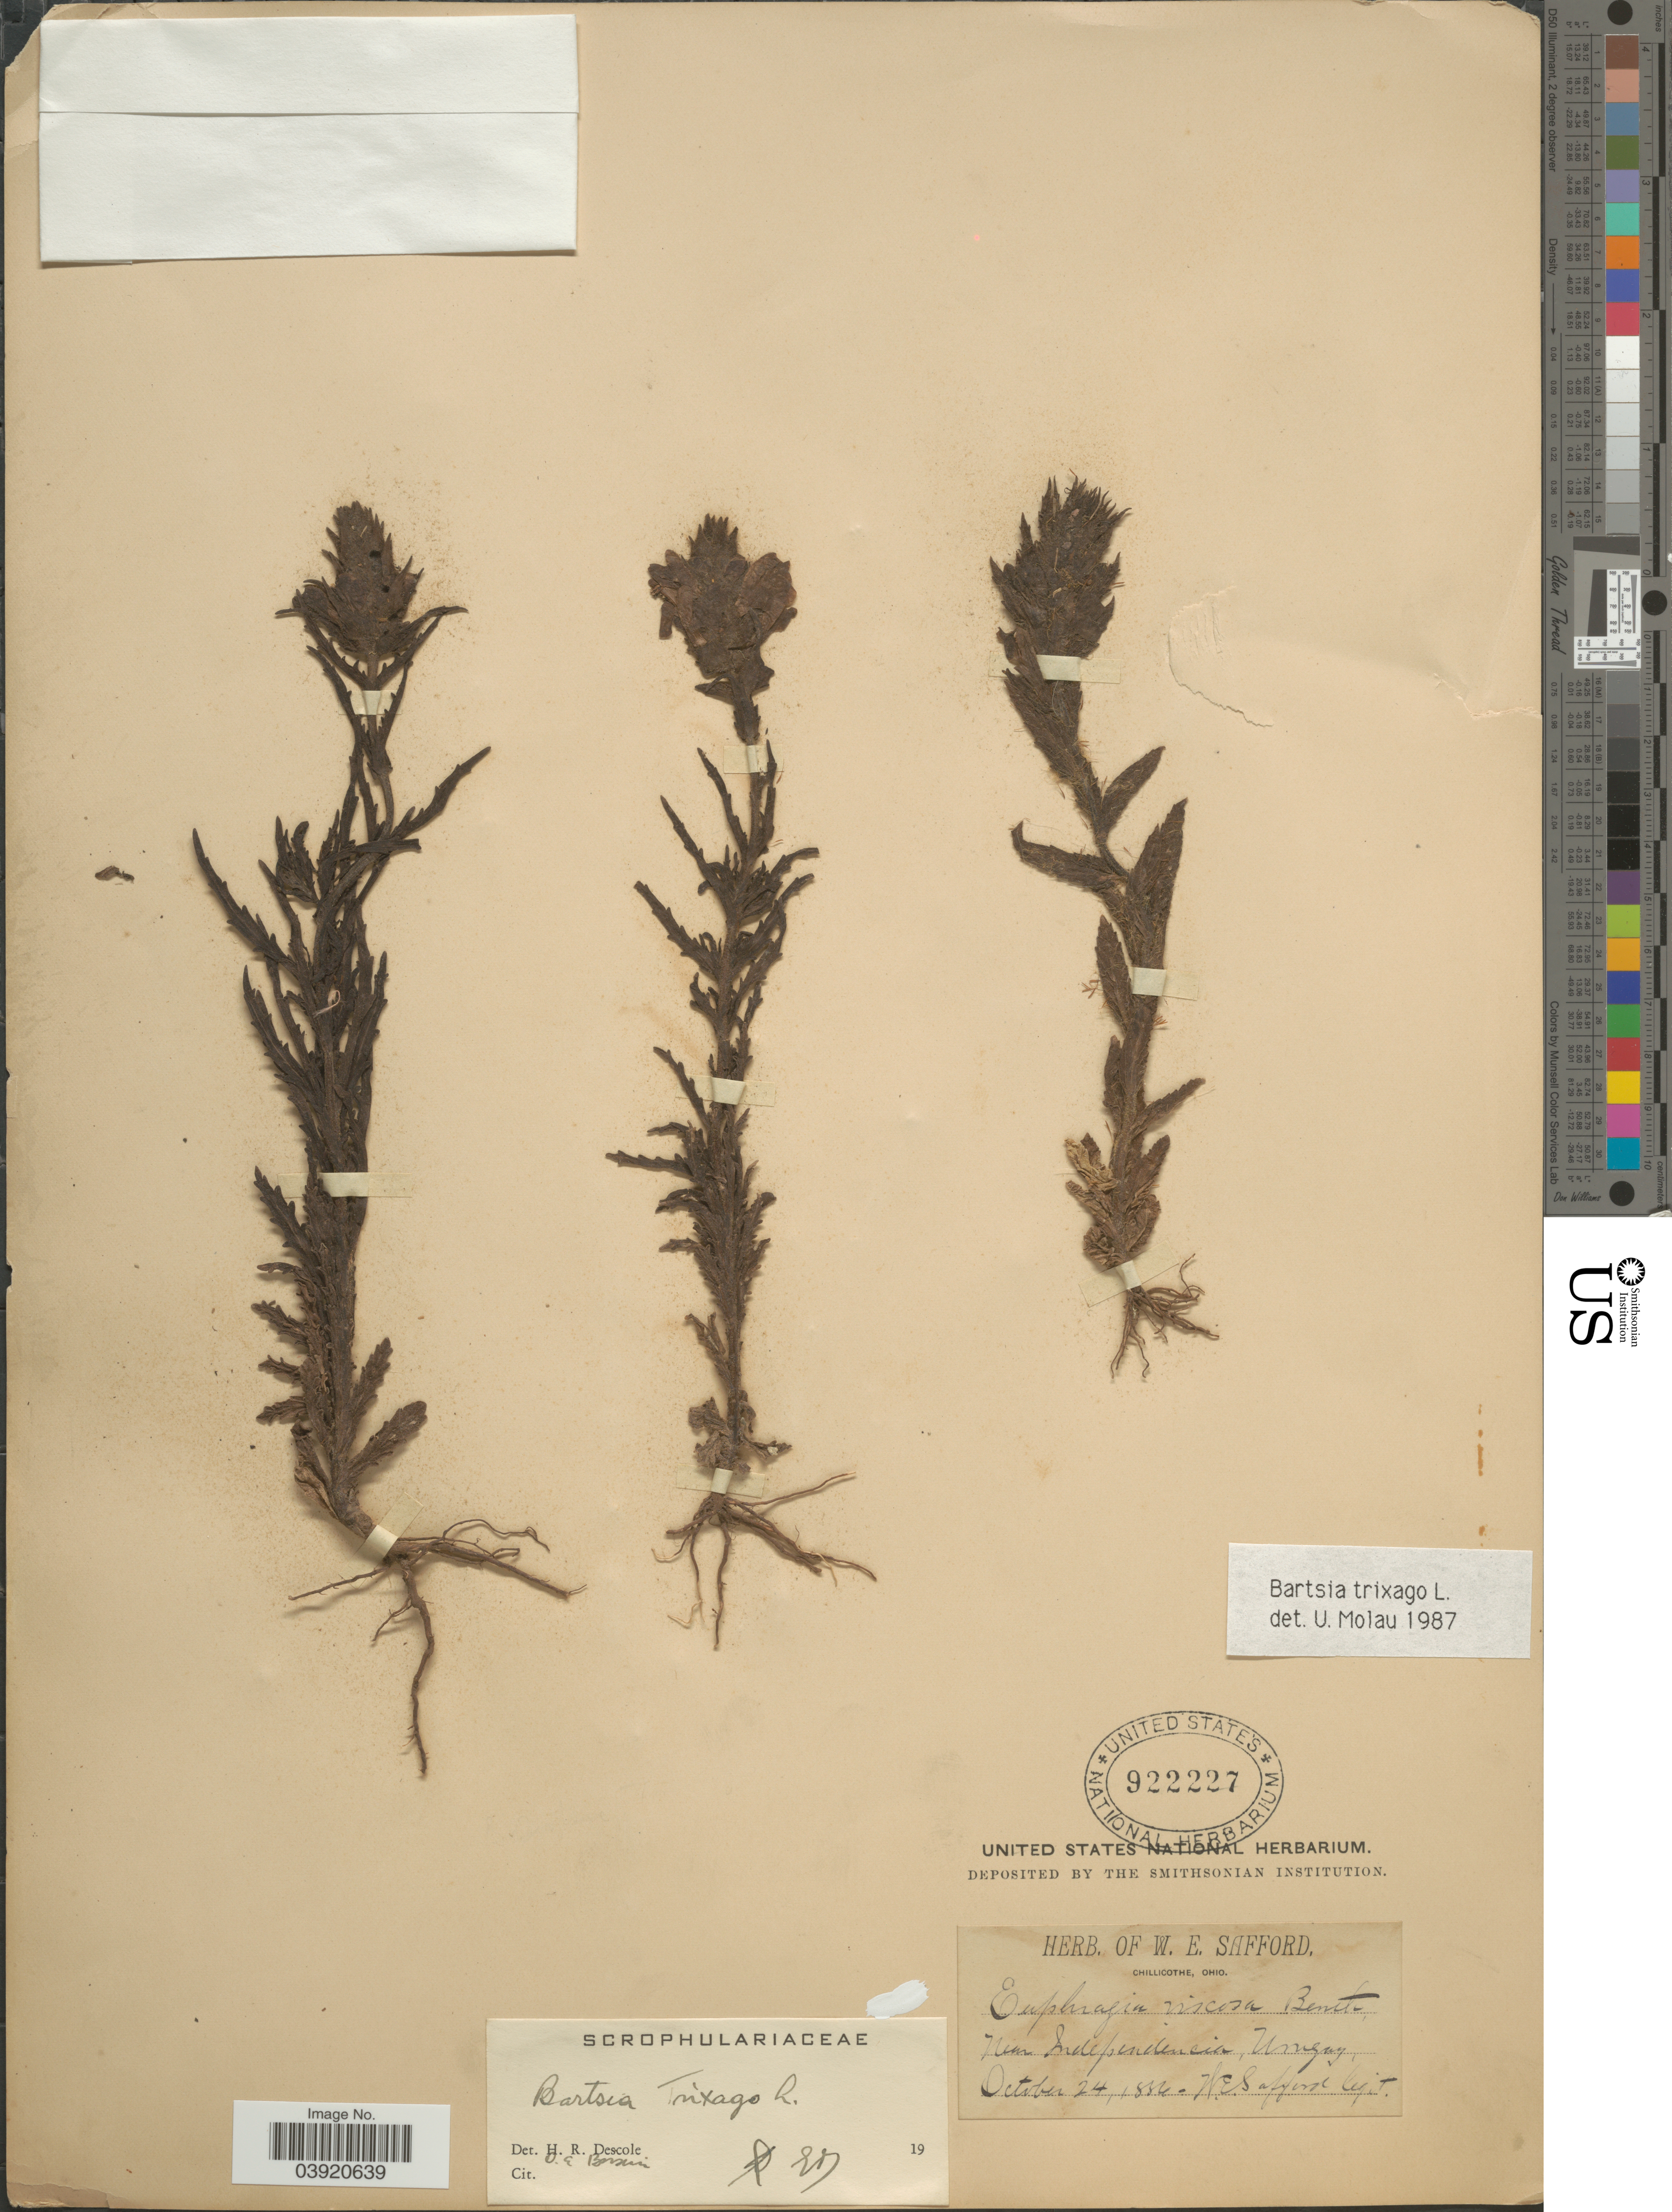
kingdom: Plantae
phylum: Tracheophyta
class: Magnoliopsida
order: Lamiales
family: Orobanchaceae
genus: Bartsia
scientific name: Bartsia trixago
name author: L.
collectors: W. E. Safford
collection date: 1886-10-24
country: Uruguay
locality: Near Independencia.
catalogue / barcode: US 922227